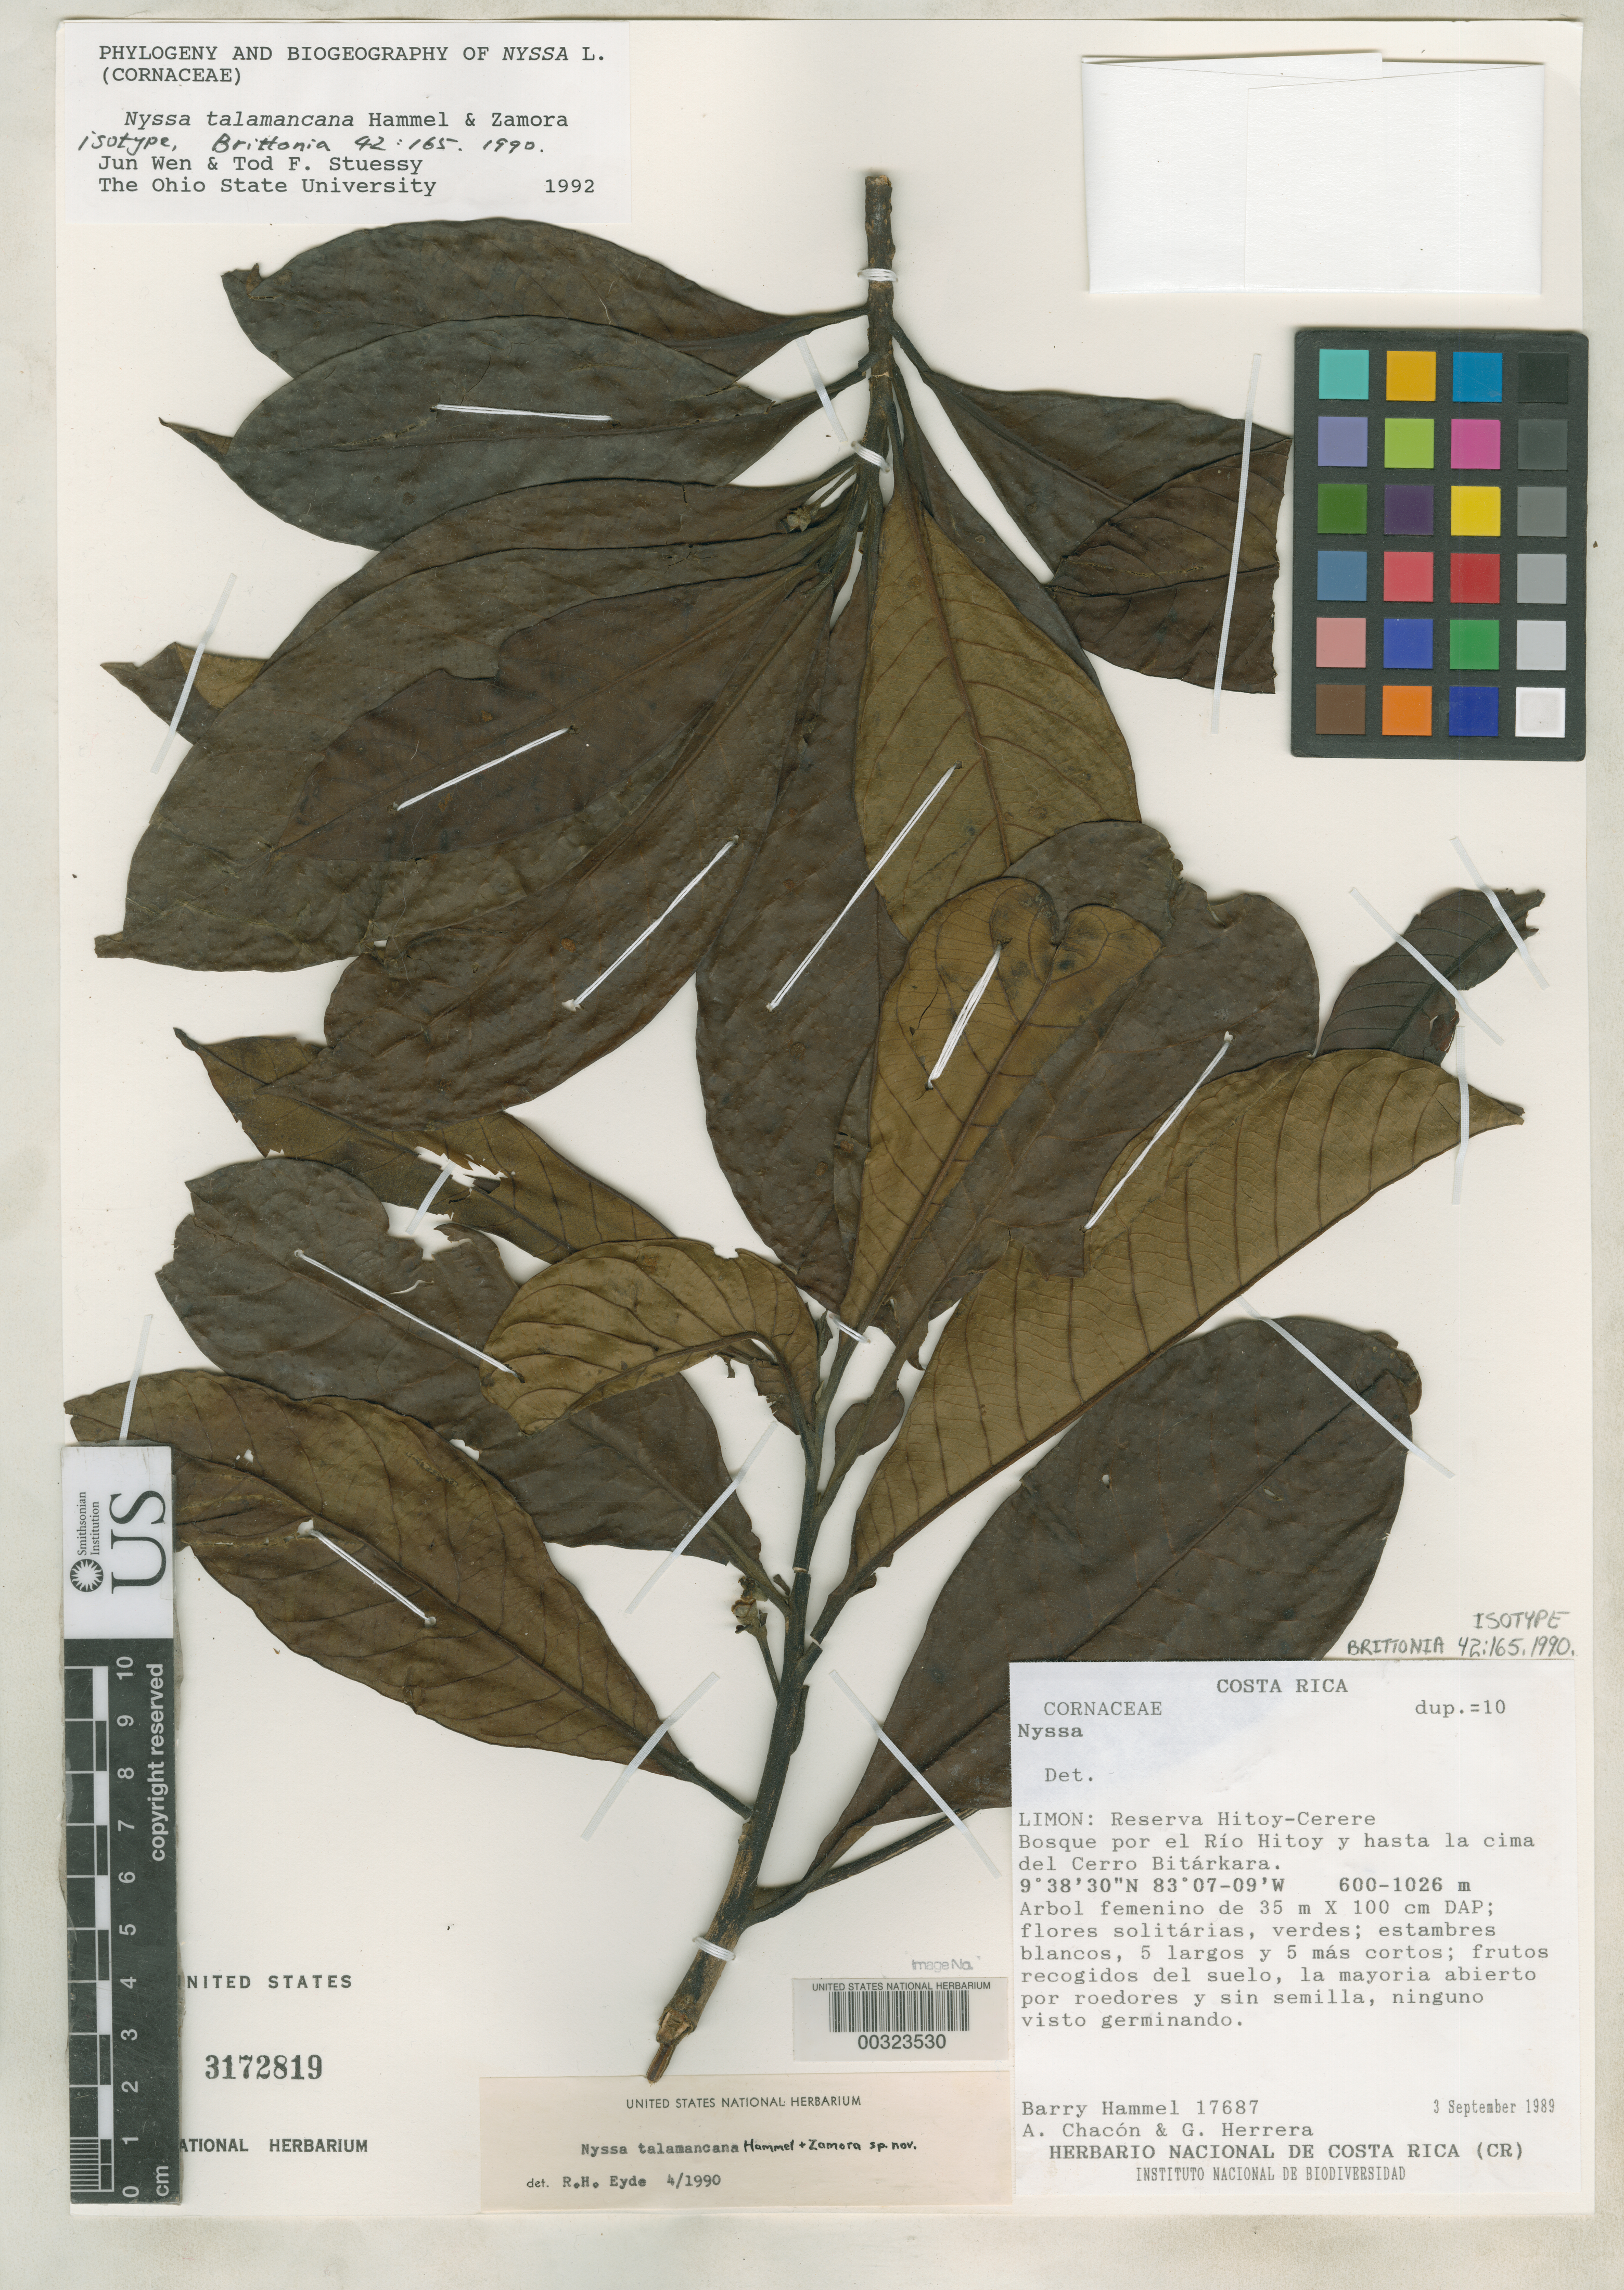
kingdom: Plantae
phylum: Tracheophyta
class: Magnoliopsida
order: Cornales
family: Nyssaceae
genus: Nyssa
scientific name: Nyssa talamancana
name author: Hammel & Zamora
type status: Isotype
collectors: B. Hammel, A. Chacon & G. Herrera Ch.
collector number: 17687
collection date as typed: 03 Sep 1989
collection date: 1989-09-03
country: Costa Rica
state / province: Limón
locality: Reserva Hitoy-Cherere forest by Rio Hitoy and up to summit of Bitarkara.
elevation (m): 600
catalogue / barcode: US 3172819